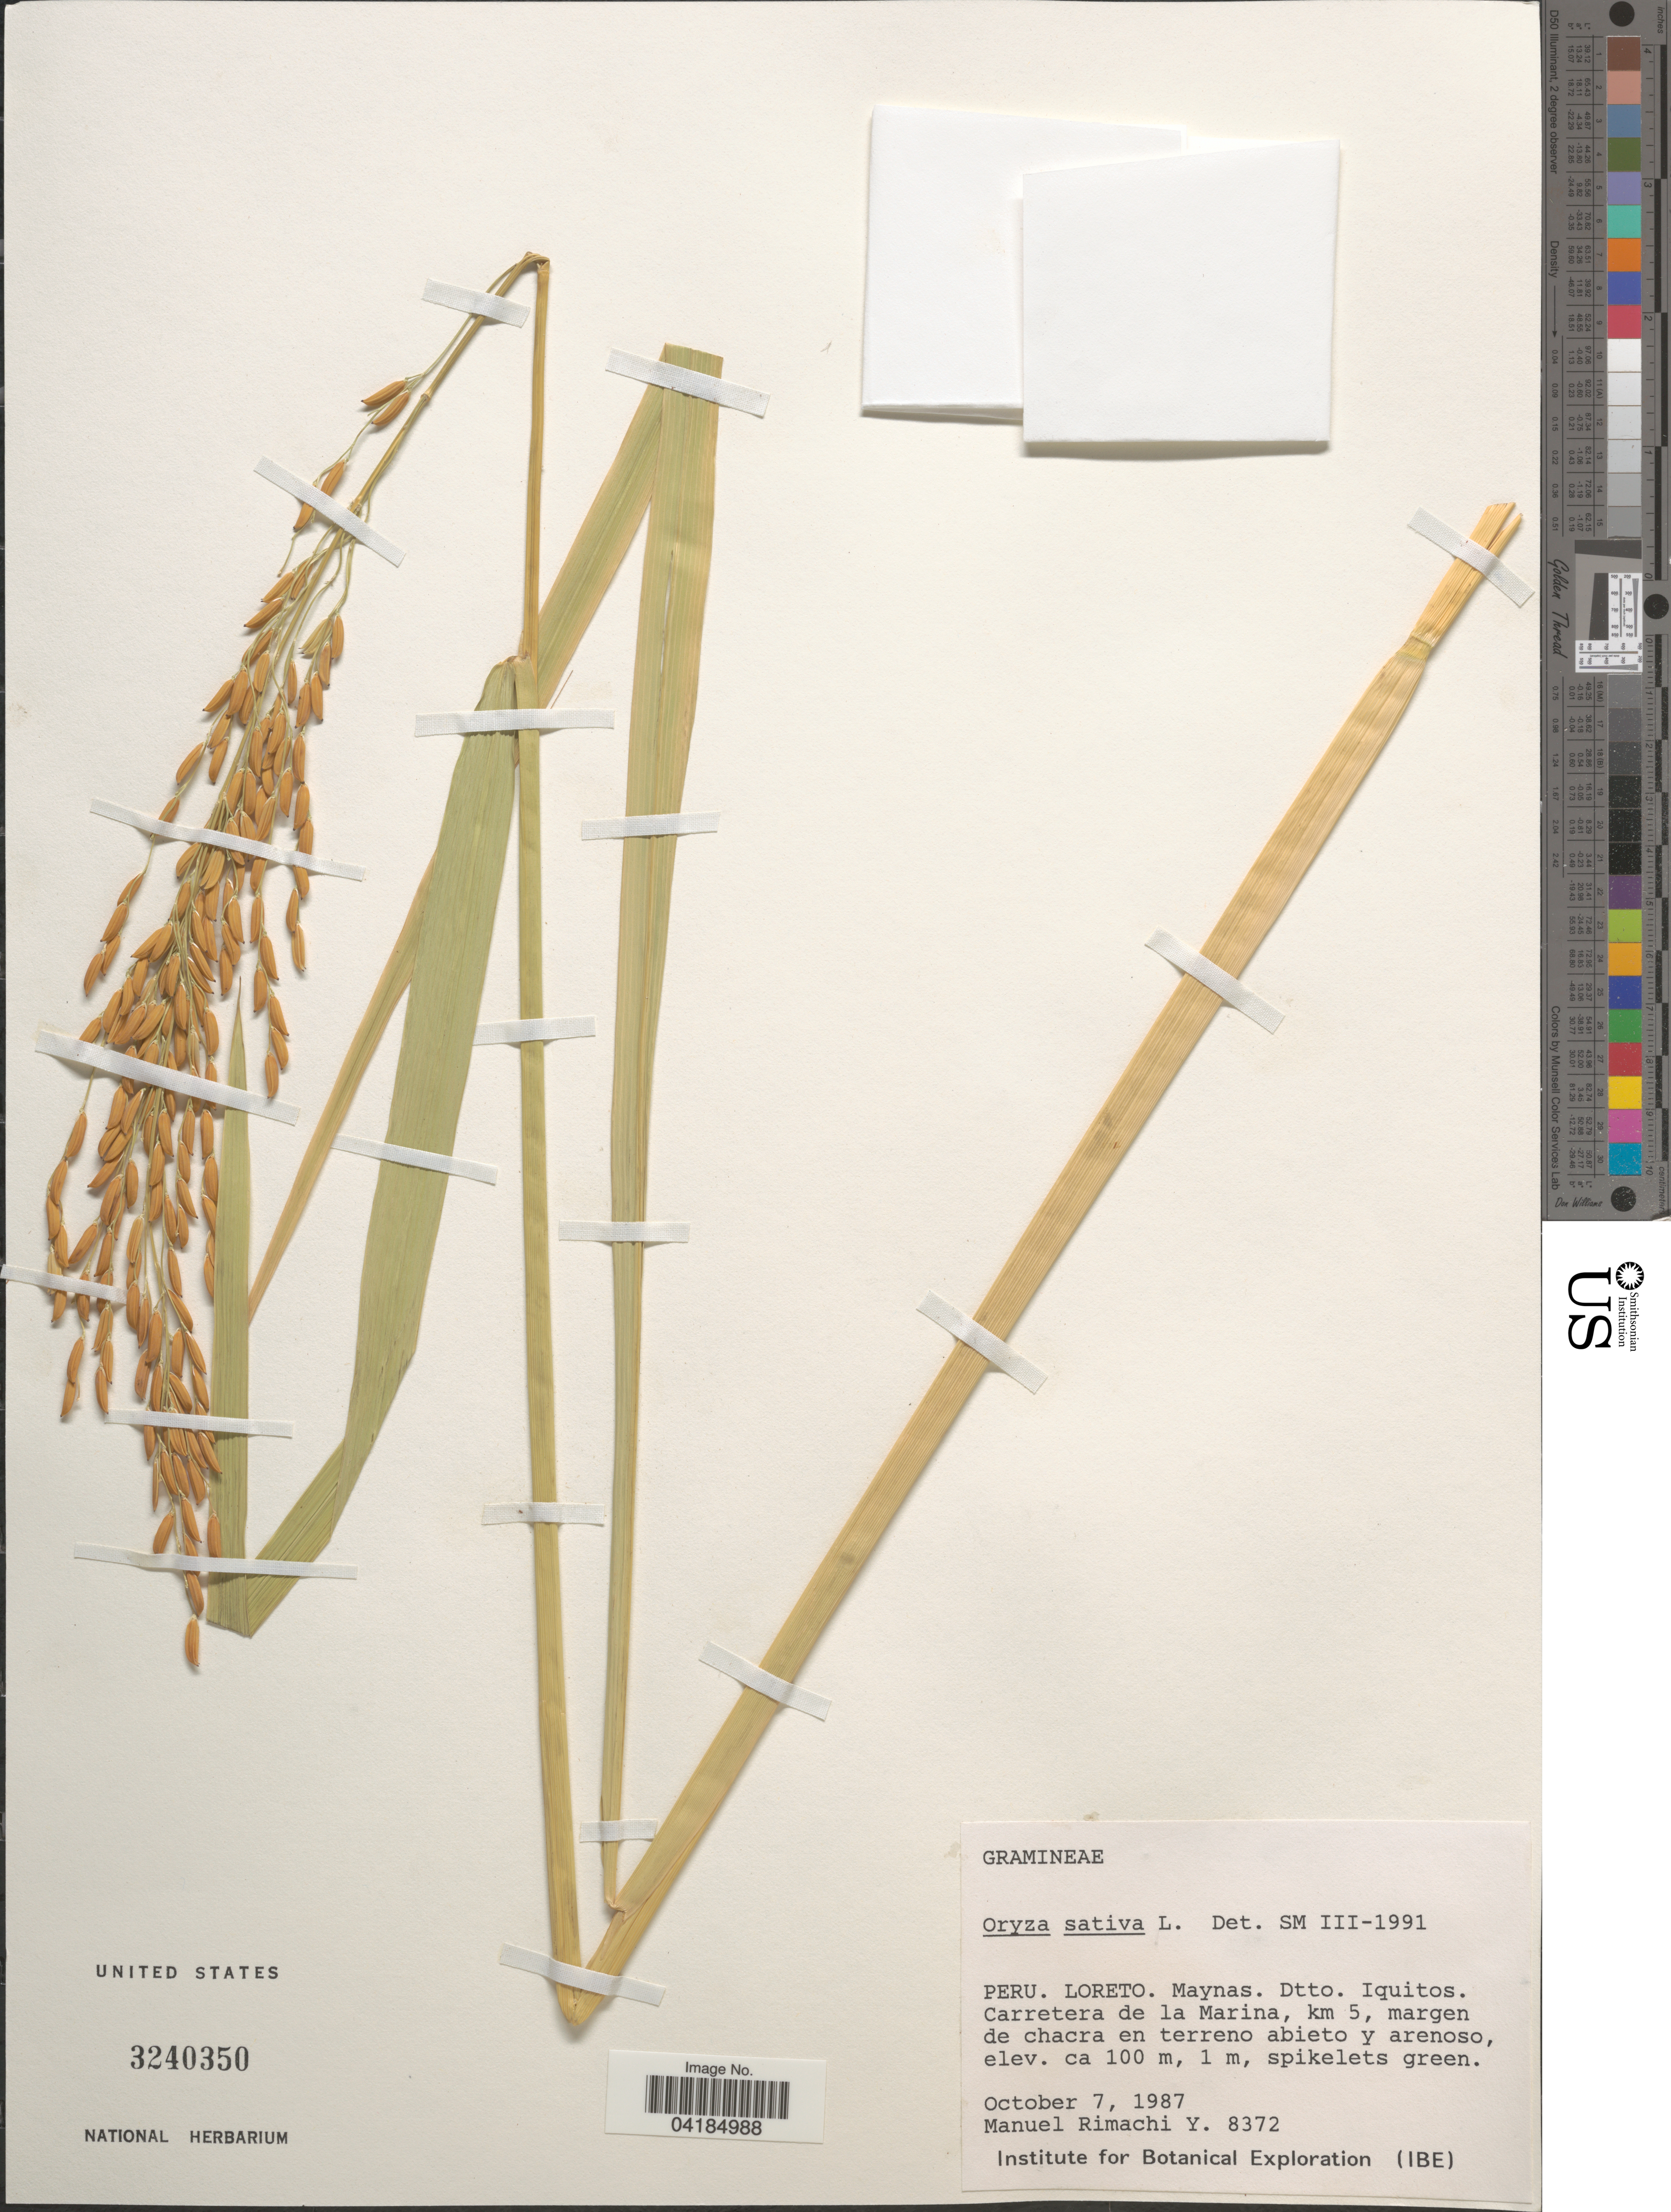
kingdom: Plantae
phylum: Tracheophyta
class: Liliopsida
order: Poales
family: Poaceae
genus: Oryza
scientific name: Oryza sativa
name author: L.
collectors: M. Rimachi Y.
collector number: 8372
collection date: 1987-10-07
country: Peru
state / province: Loreto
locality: Maynas. Dtto. Iquitos. Carretera de la Marina, km 5.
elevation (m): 100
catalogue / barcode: US 3240350